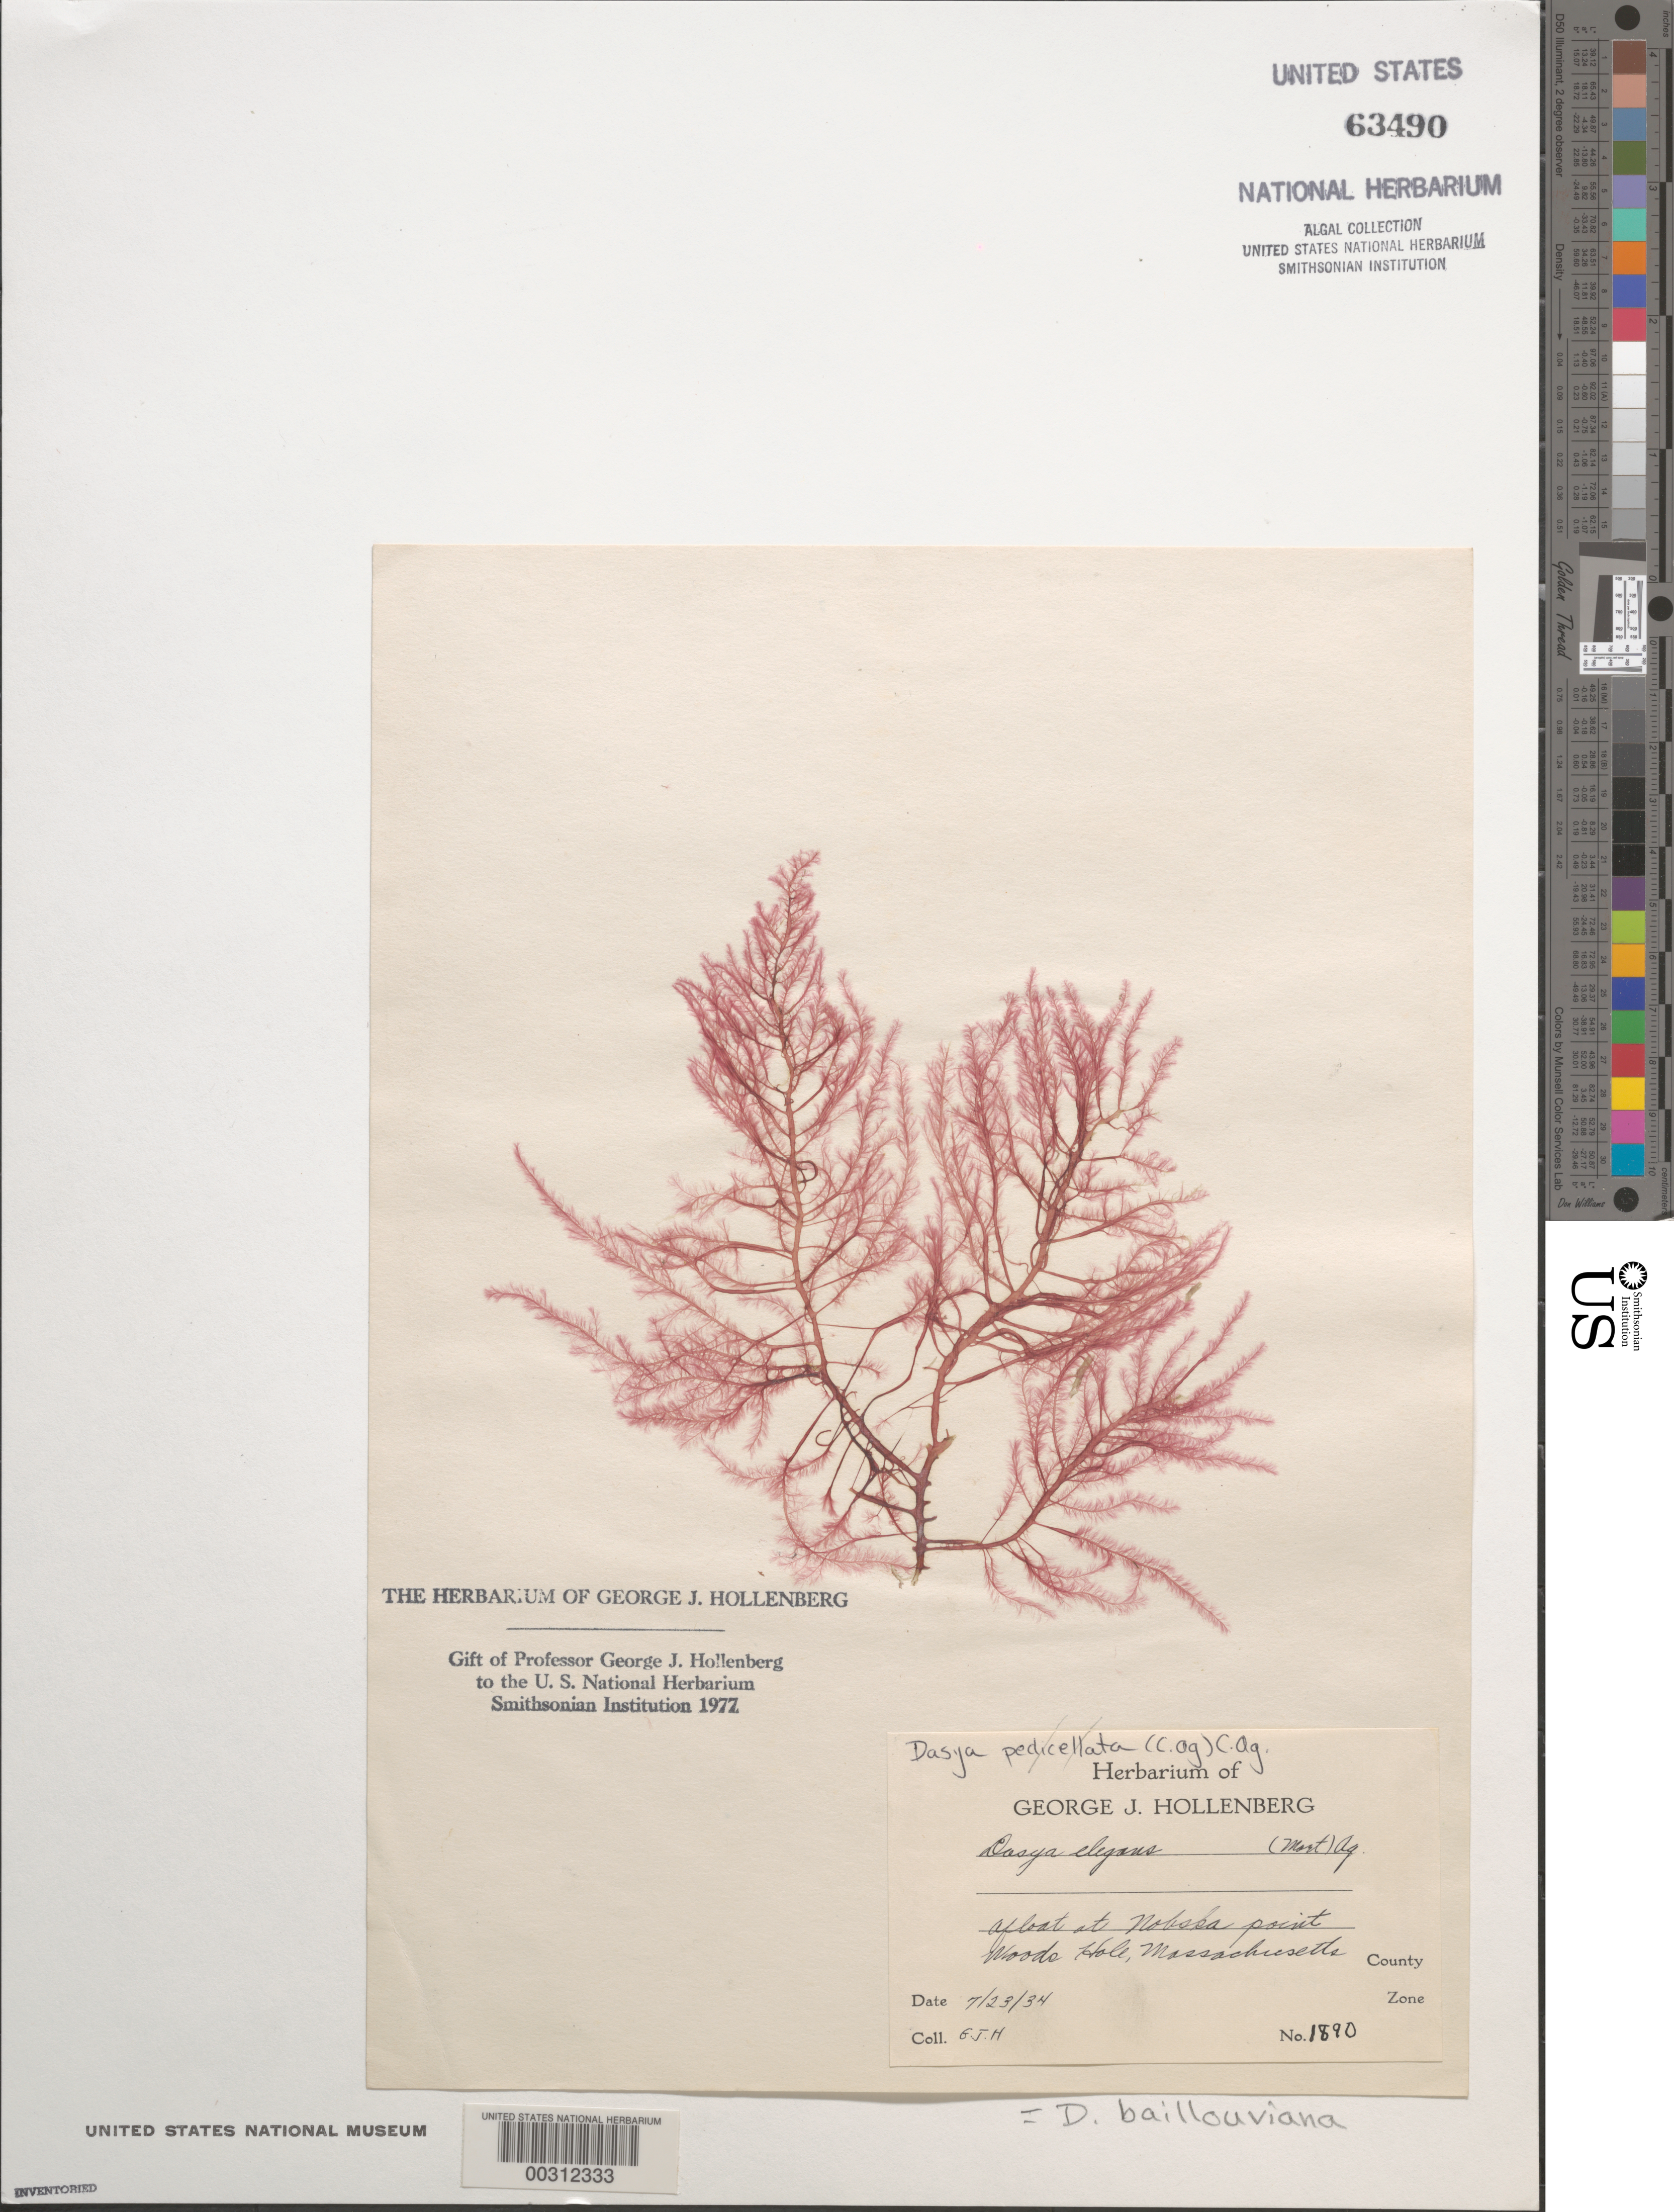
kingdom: Plantae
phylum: Rhodophyta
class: Florideophyceae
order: Ceramiales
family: Dasyaceae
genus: Dasya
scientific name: Dasya pedicellata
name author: (C. Agardh) C. Agardh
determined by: Algae name updating Project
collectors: G. Hollenberg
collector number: GJH 1890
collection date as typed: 23 Jul 1934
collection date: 1934-07-23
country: United States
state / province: Massachusetts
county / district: Barnstable County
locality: Woods Hole, Nobksa Point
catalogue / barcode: US 63490